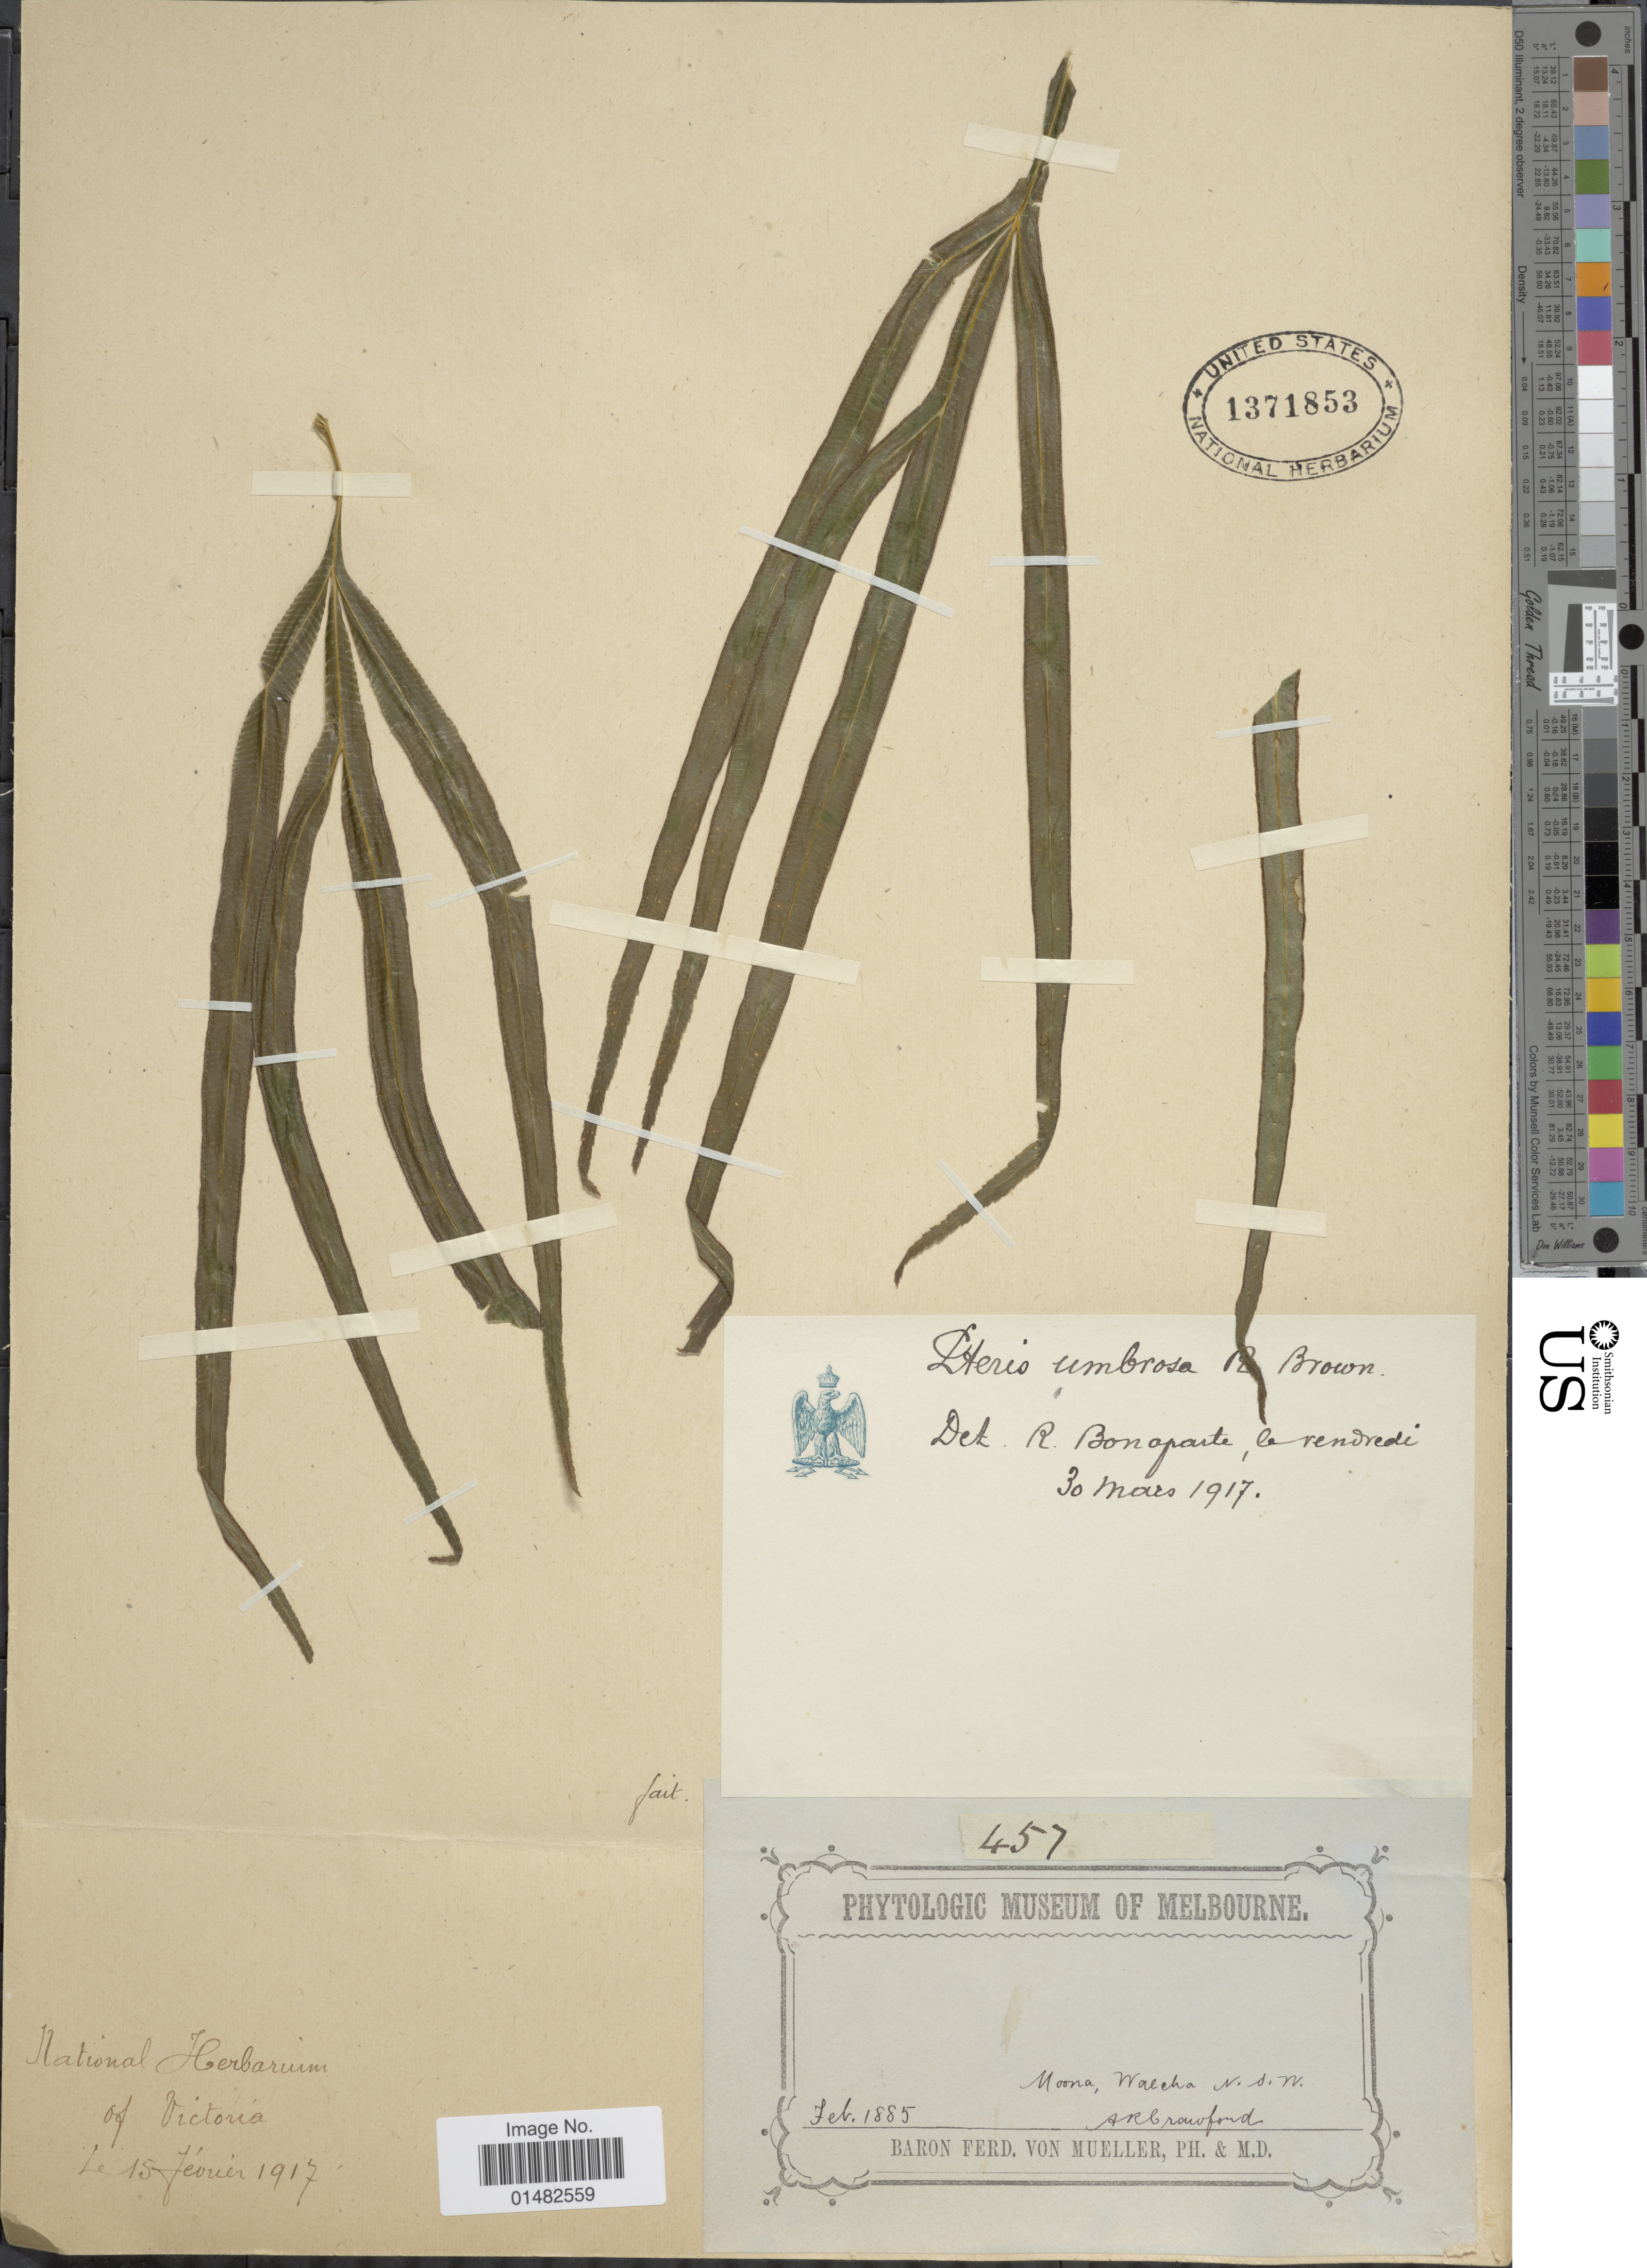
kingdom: Plantae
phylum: Tracheophyta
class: Polypodiopsida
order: Polypodiales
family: Pteridaceae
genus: Pteris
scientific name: Pteris umbrosa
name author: R. Br.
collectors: F. Mueller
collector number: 457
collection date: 1885-02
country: Australia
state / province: New South Wales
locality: Moona, Walcha, N.S.W.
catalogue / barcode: US 1371853